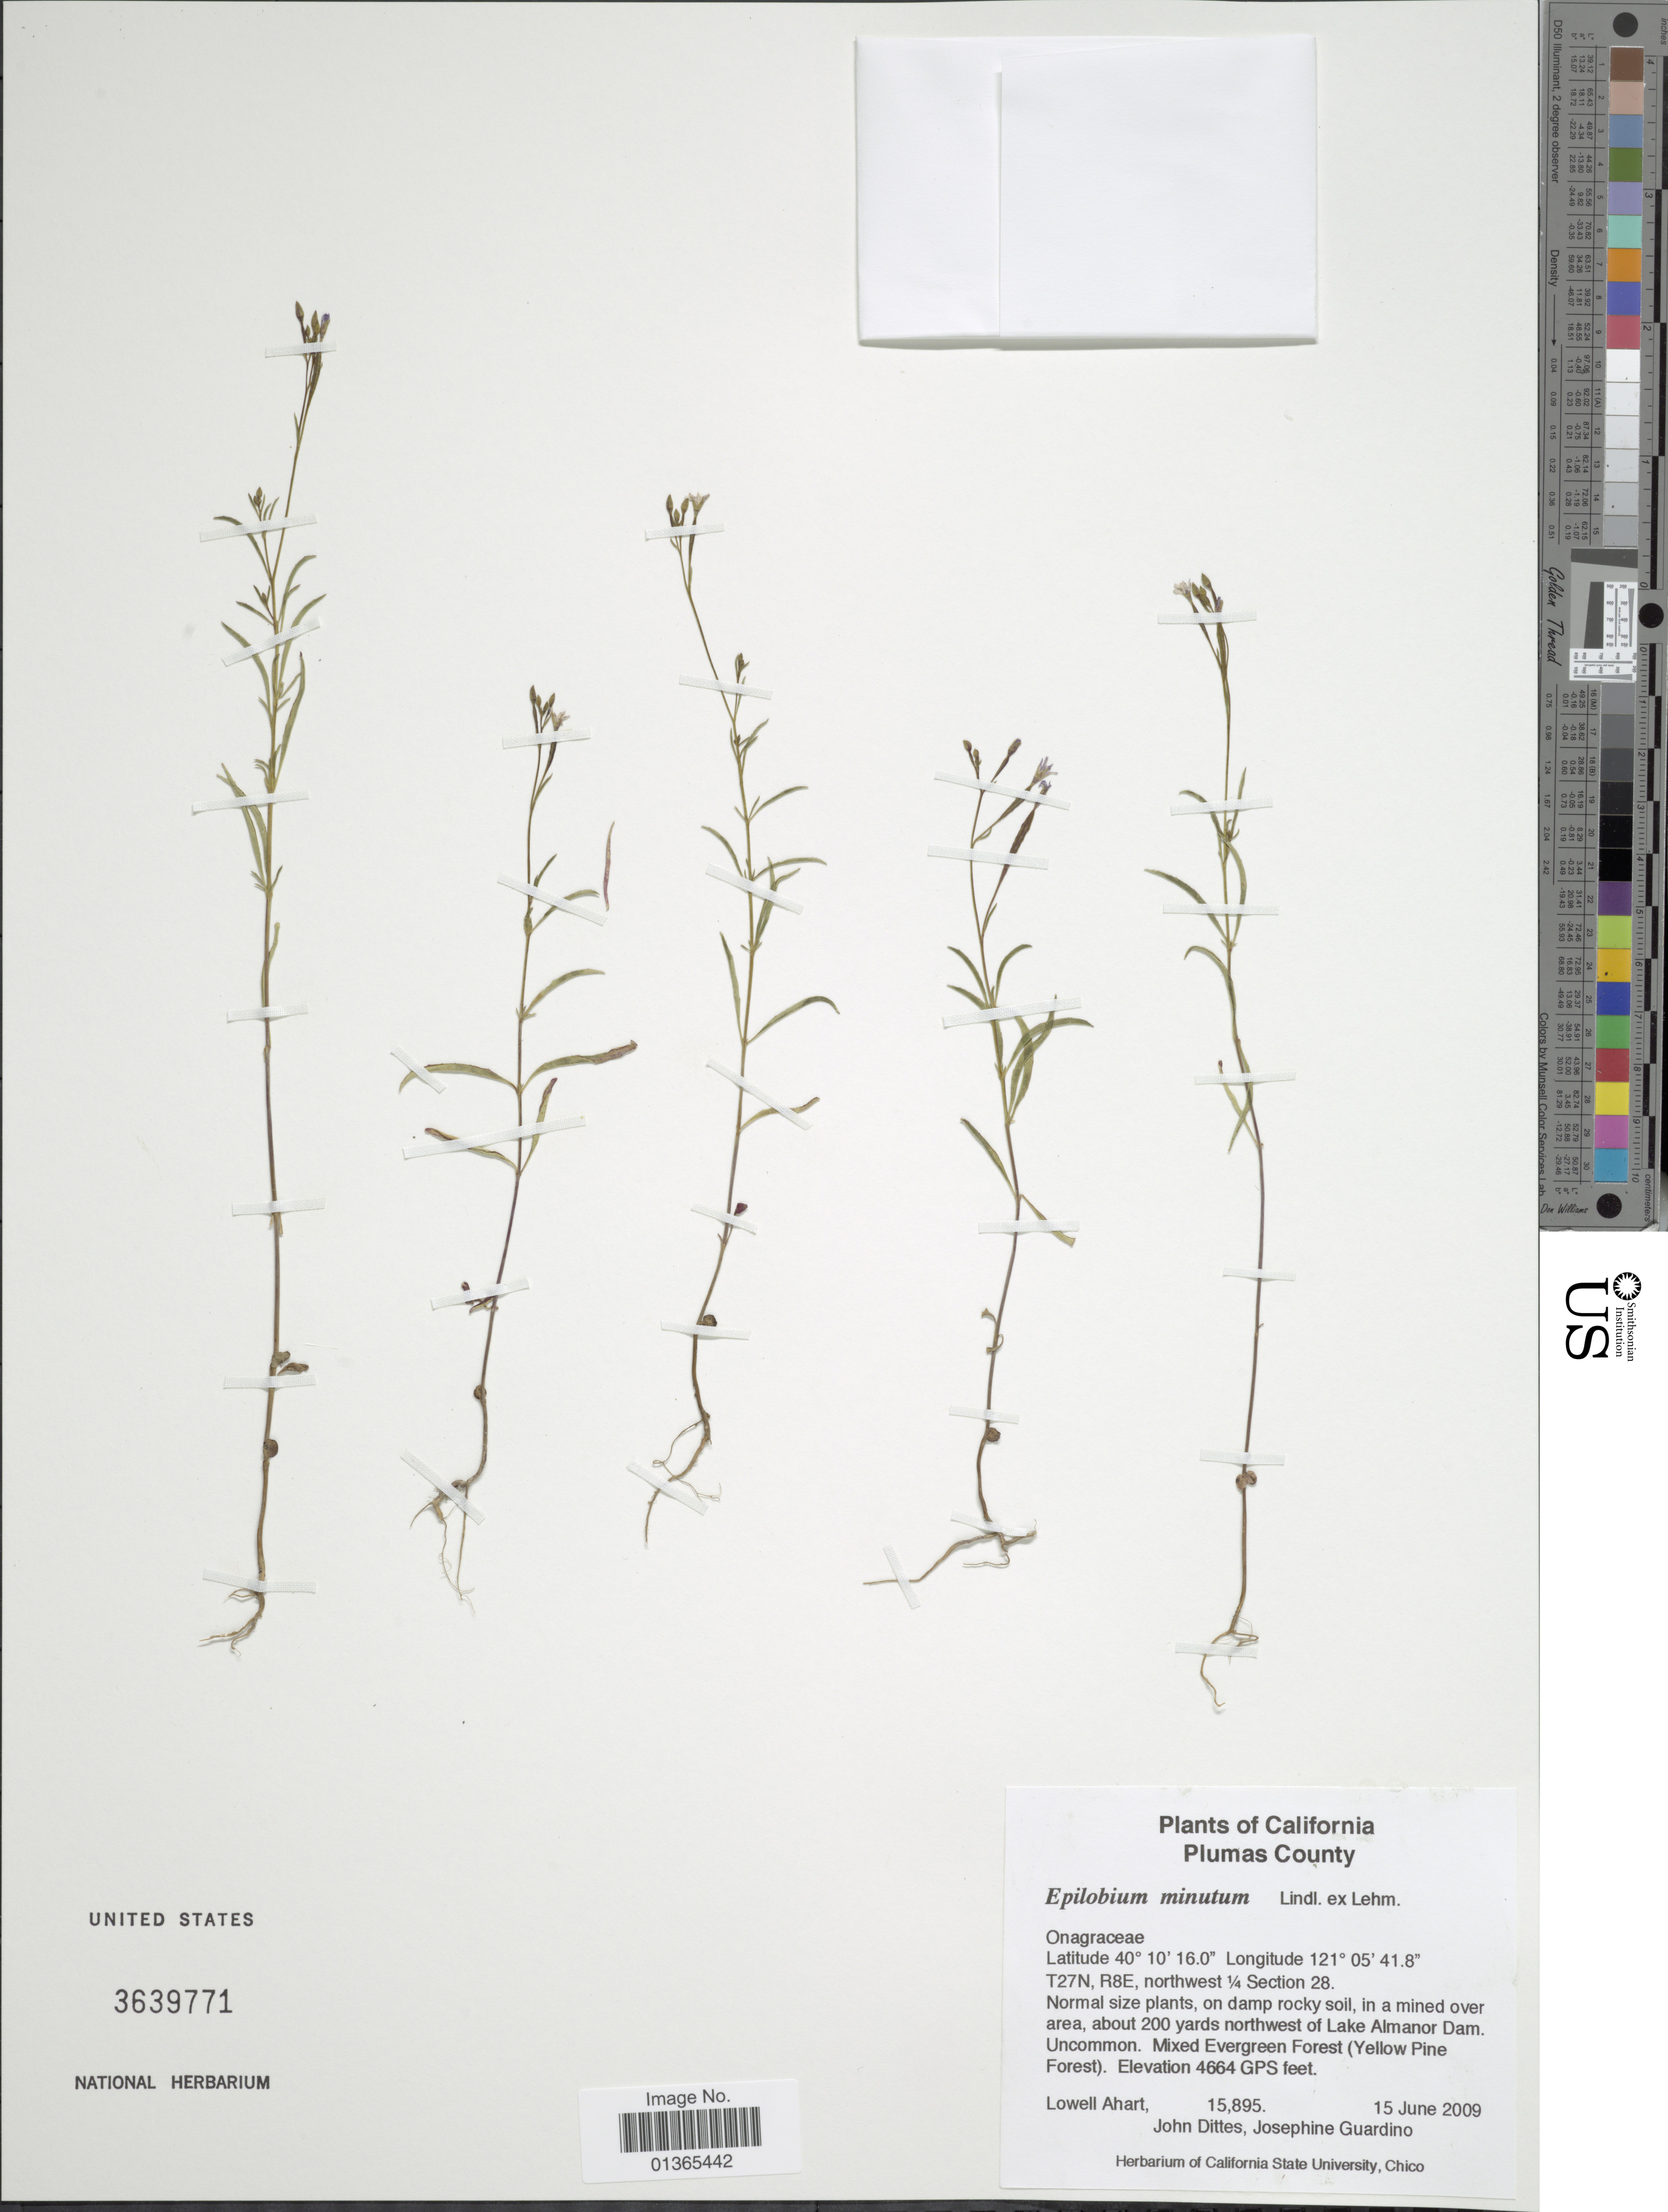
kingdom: Plantae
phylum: Tracheophyta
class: Magnoliopsida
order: Myrtales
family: Onagraceae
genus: Epilobium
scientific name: Epilobium minutum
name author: Lindl. ex Lehm.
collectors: L. Ahart, J. Dittes & J. Guardino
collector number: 15895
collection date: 2009-06-15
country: United States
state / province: California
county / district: Plumas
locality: Plumas County. T27N, R8E, northwest ¼ Section 28. About 200 yards northwest of Lak3e Almanor Dam.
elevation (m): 1422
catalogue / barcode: US 3639771